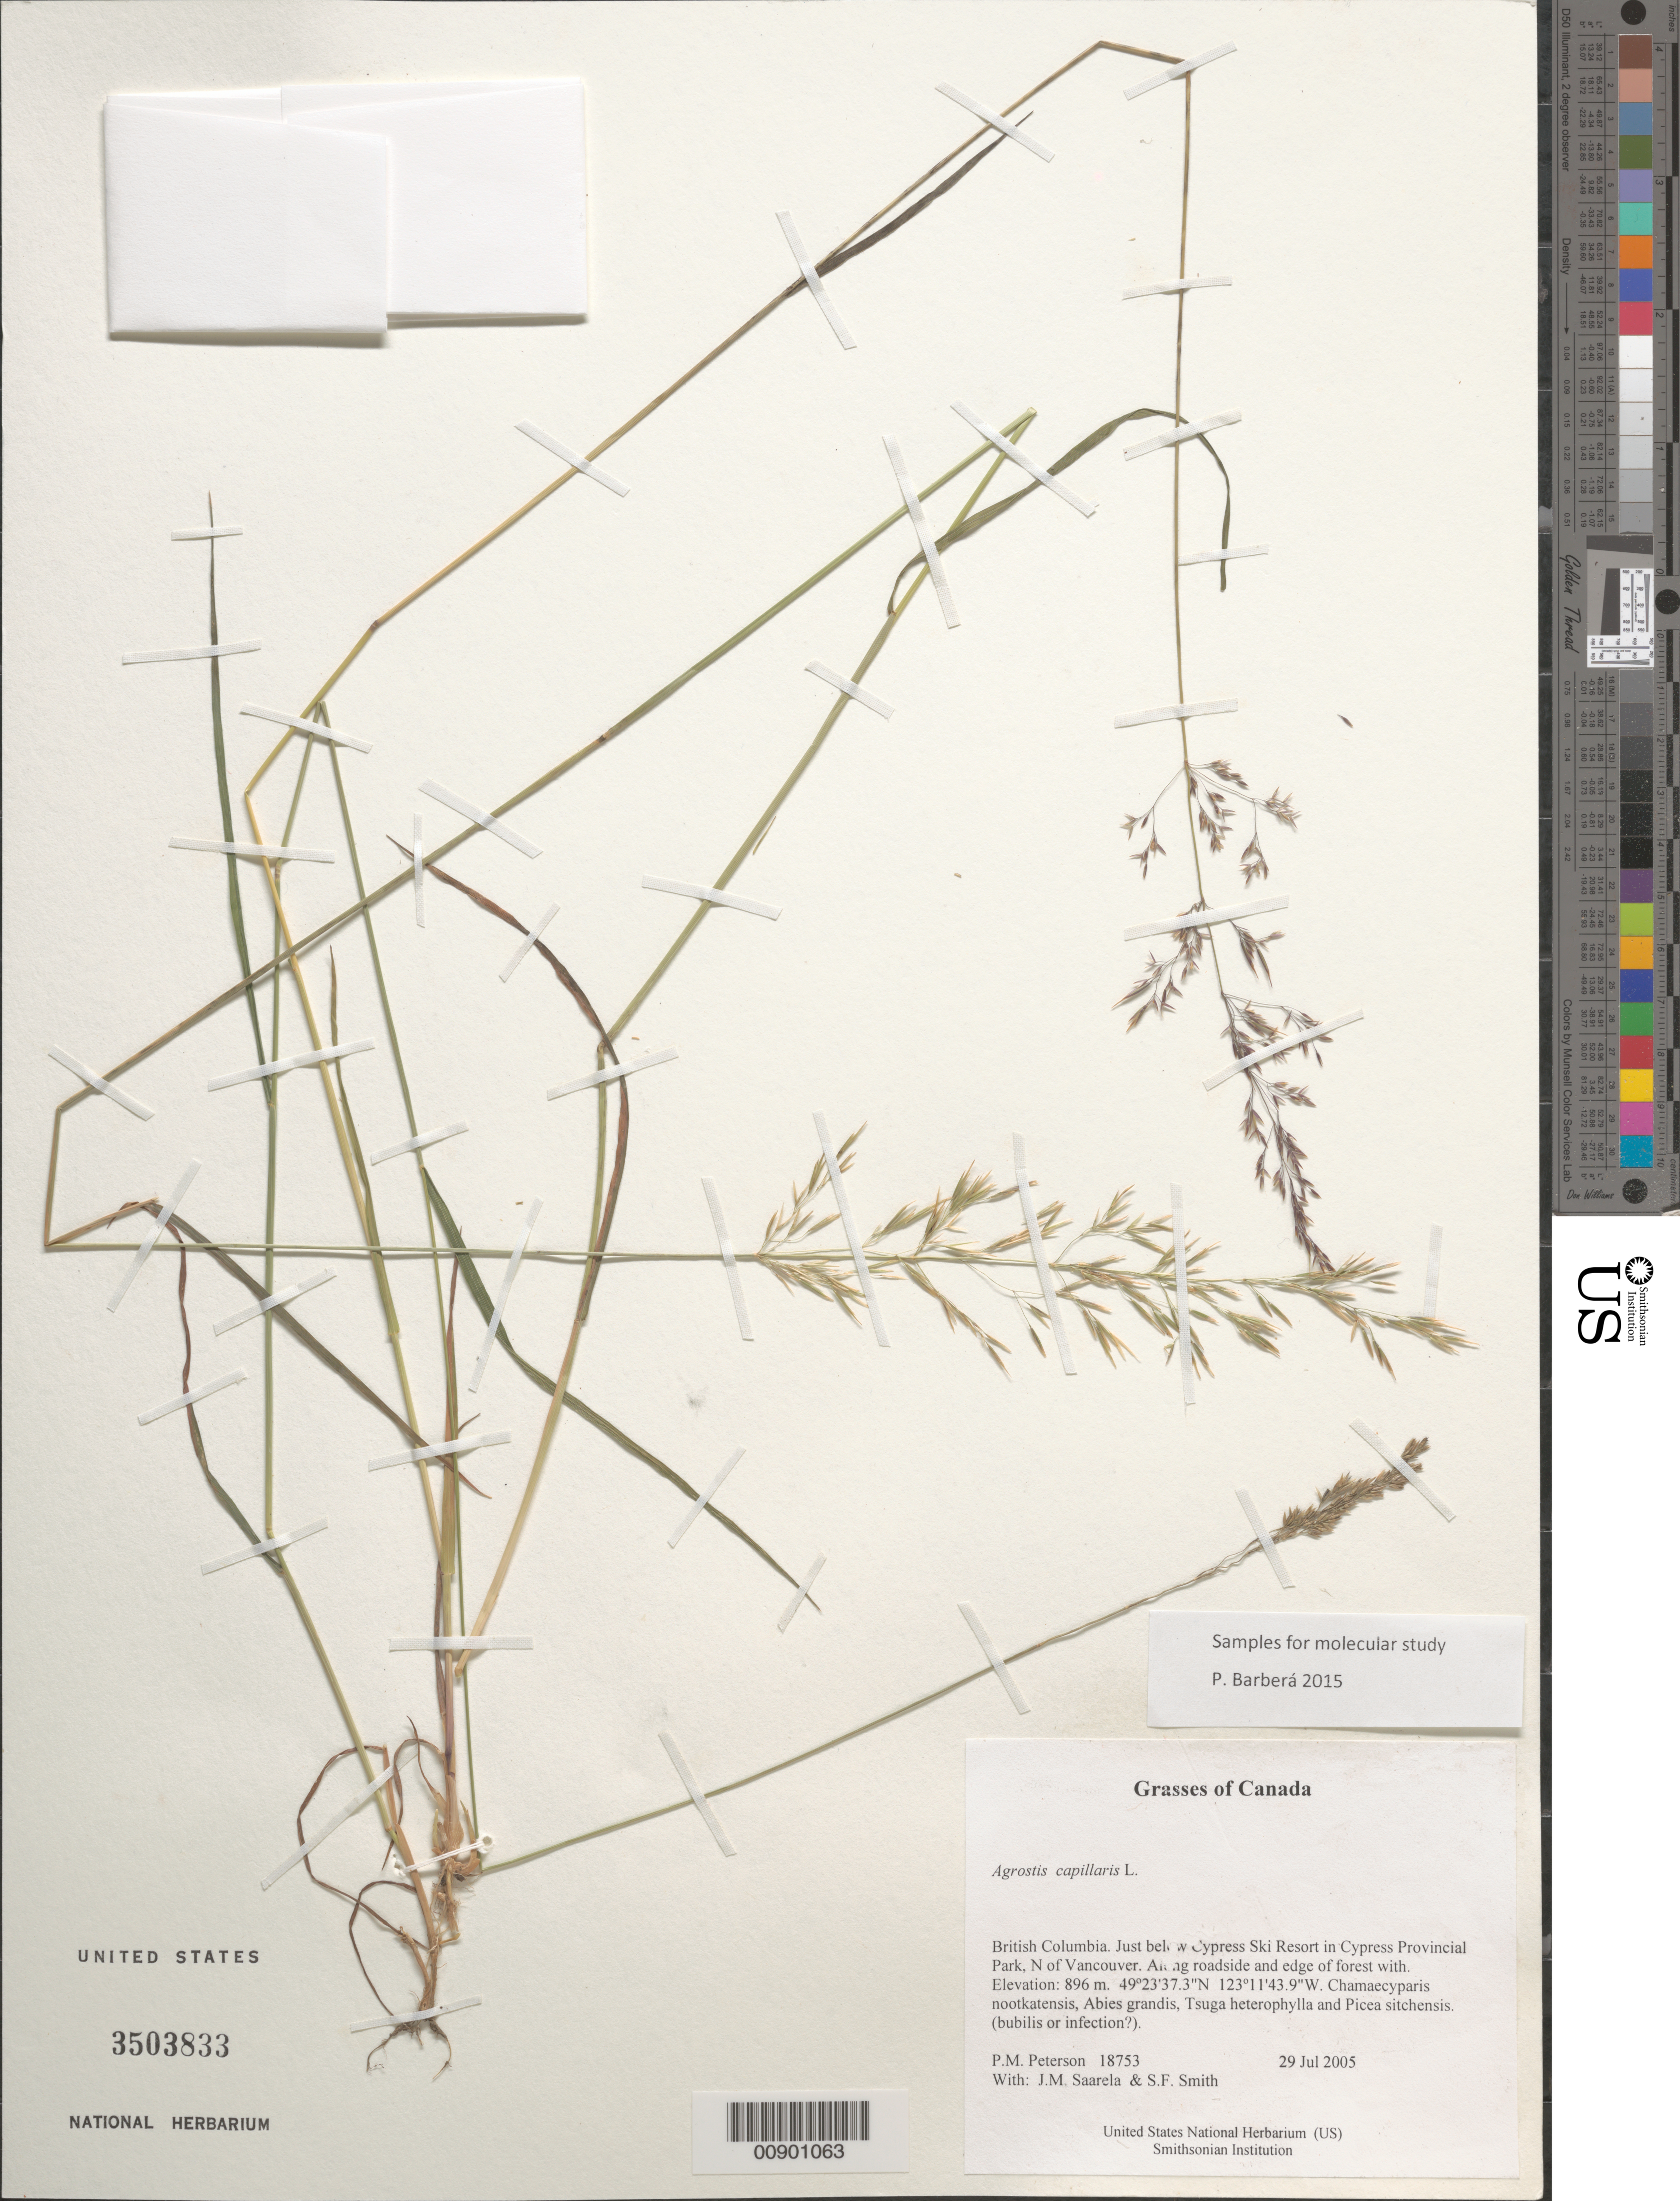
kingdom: Plantae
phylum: Tracheophyta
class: Liliopsida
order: Poales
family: Poaceae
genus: Agrostis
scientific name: Agrostis capillaris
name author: L.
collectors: P. M. Peterson, J. Saarela & S.F. Smith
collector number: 18753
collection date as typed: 29 Jul 2004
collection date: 2004-07-29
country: Canada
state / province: British Columbia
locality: Just below Cypress Ski Resort in Cypress Provincial Park, N of Vancouver. Along roadside and edge of forest with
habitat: Chamaecyparis nootkatensis, Abies grandis, Tsuga heterophylla and Picea sitchensis. (bubilis or infection?)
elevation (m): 896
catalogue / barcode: US 3503833